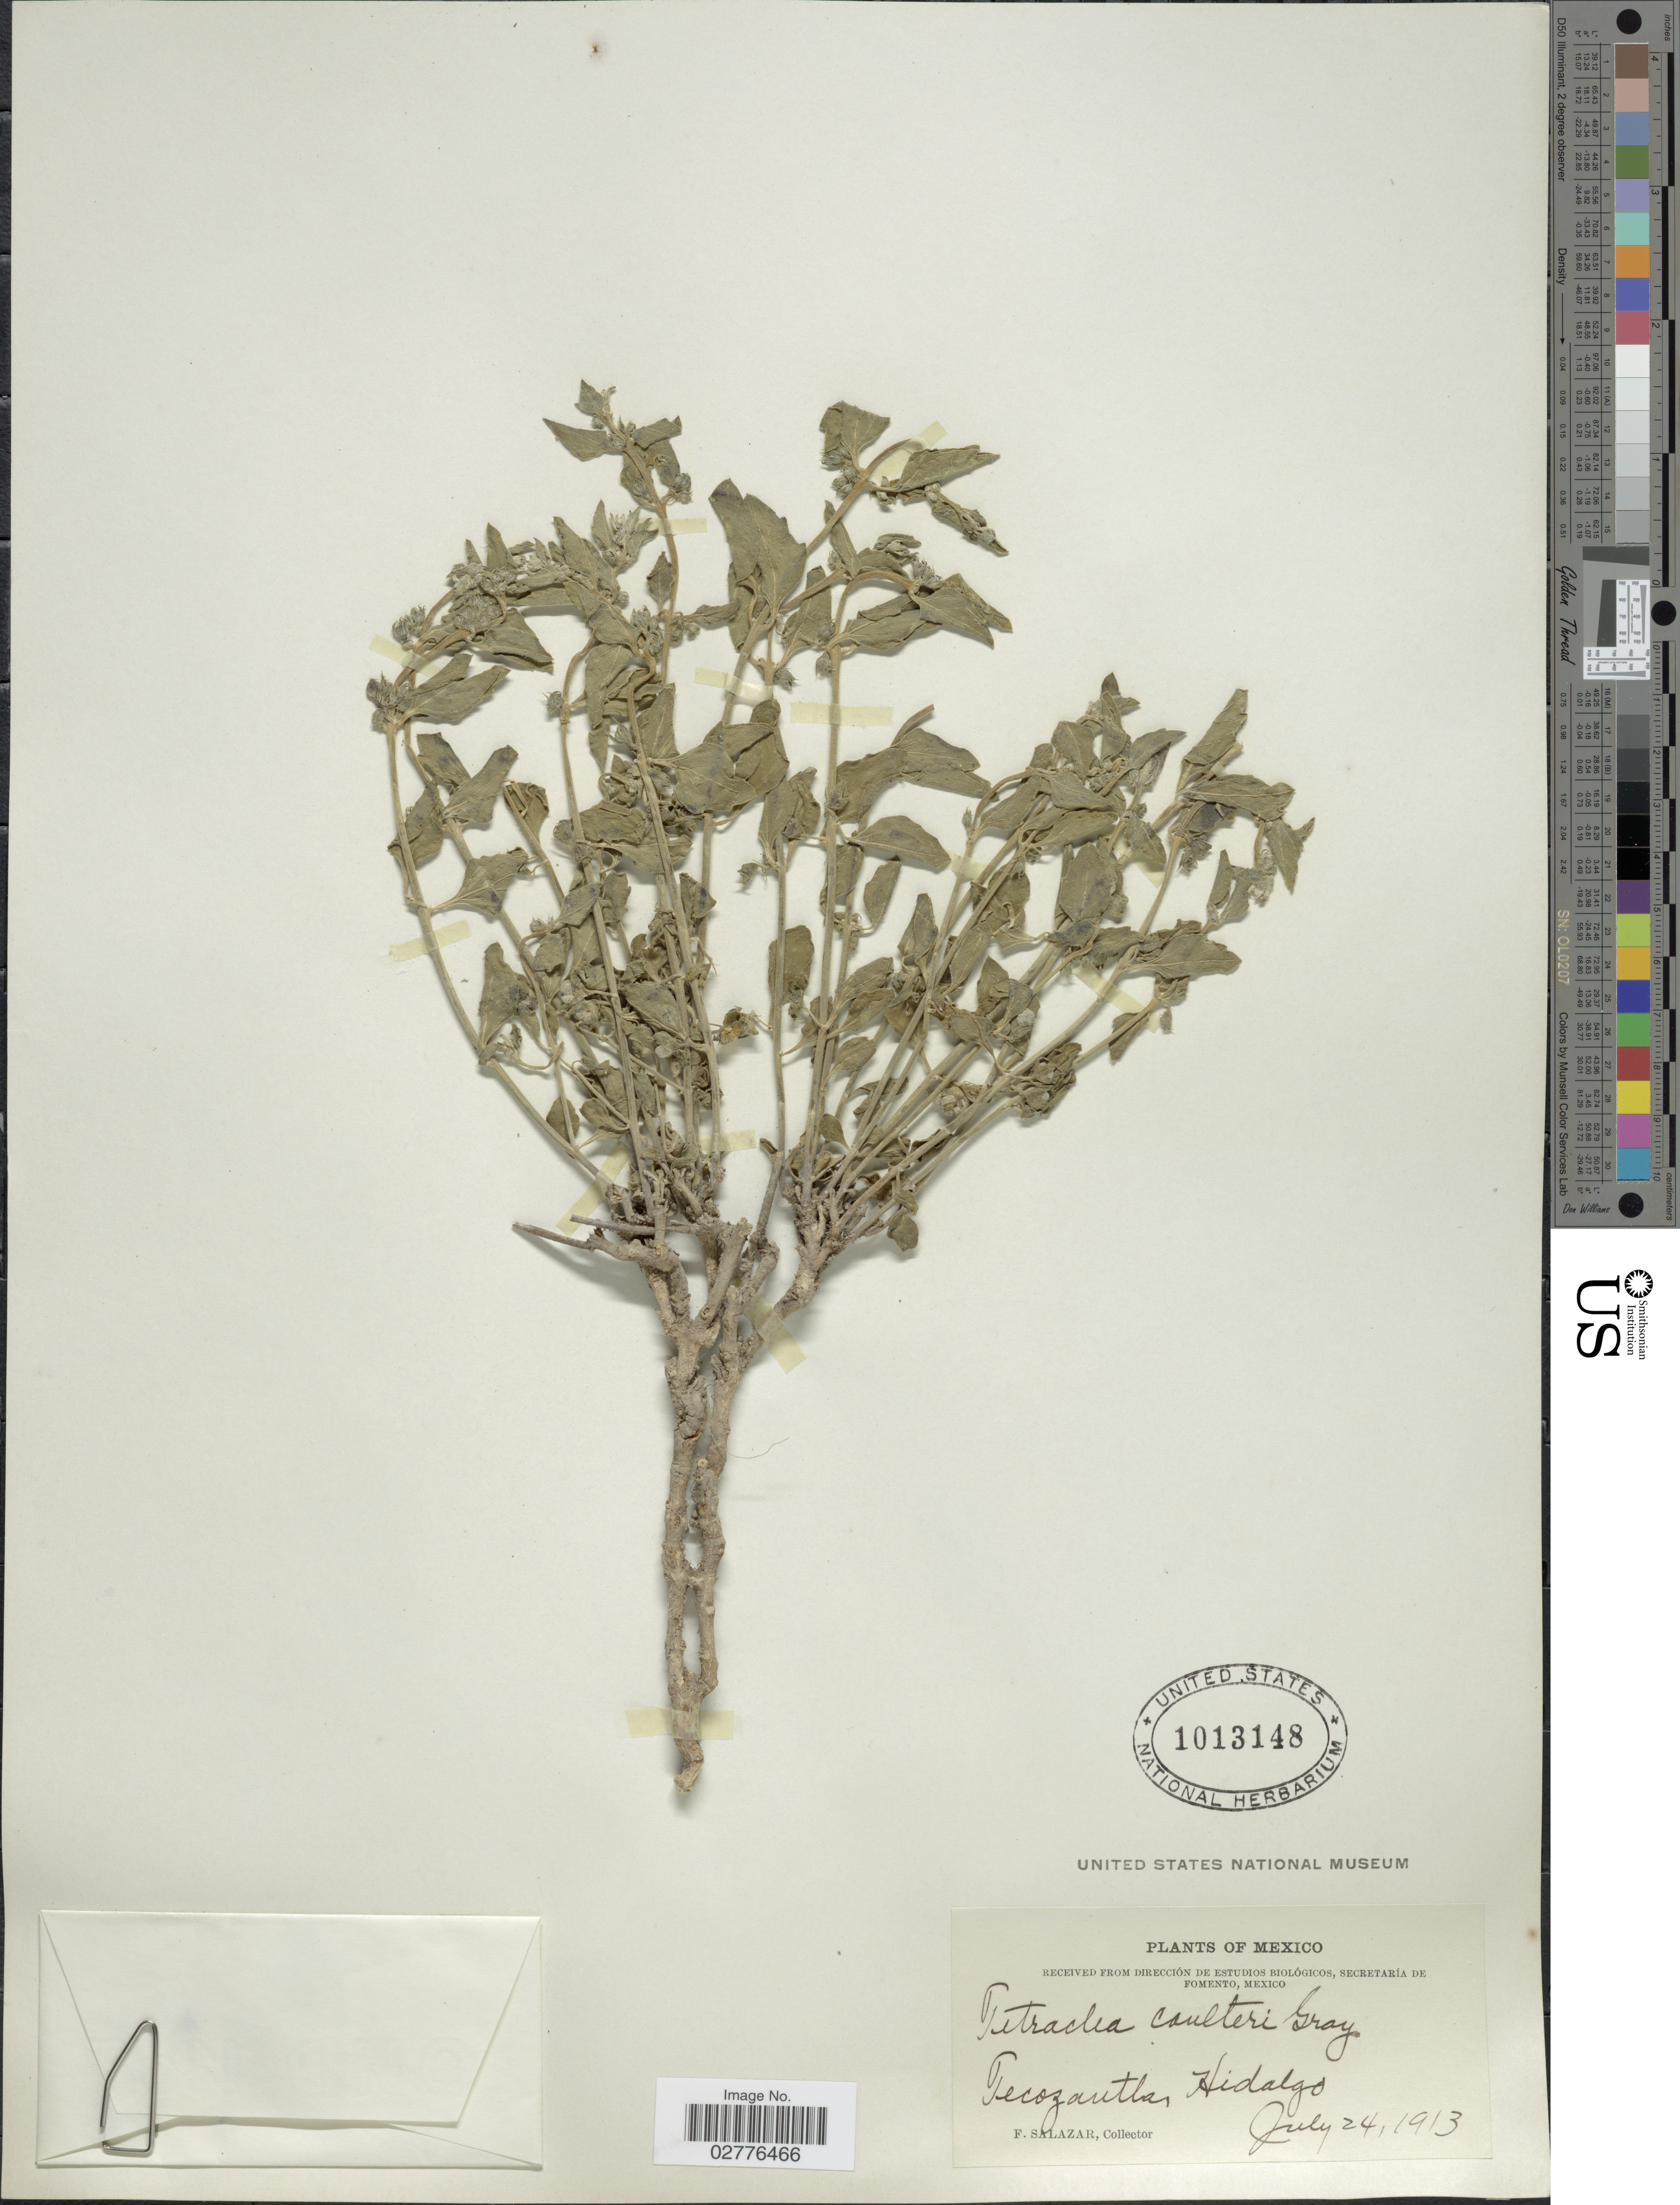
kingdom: Plantae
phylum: Tracheophyta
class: Magnoliopsida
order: Lamiales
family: Lamiaceae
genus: Tetraclea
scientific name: Tetraclea coulteri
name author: A. Gray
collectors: F. Salazar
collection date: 1913-07-24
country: Mexico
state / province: Hidalgo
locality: Tecozantla.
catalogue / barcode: US 1013148